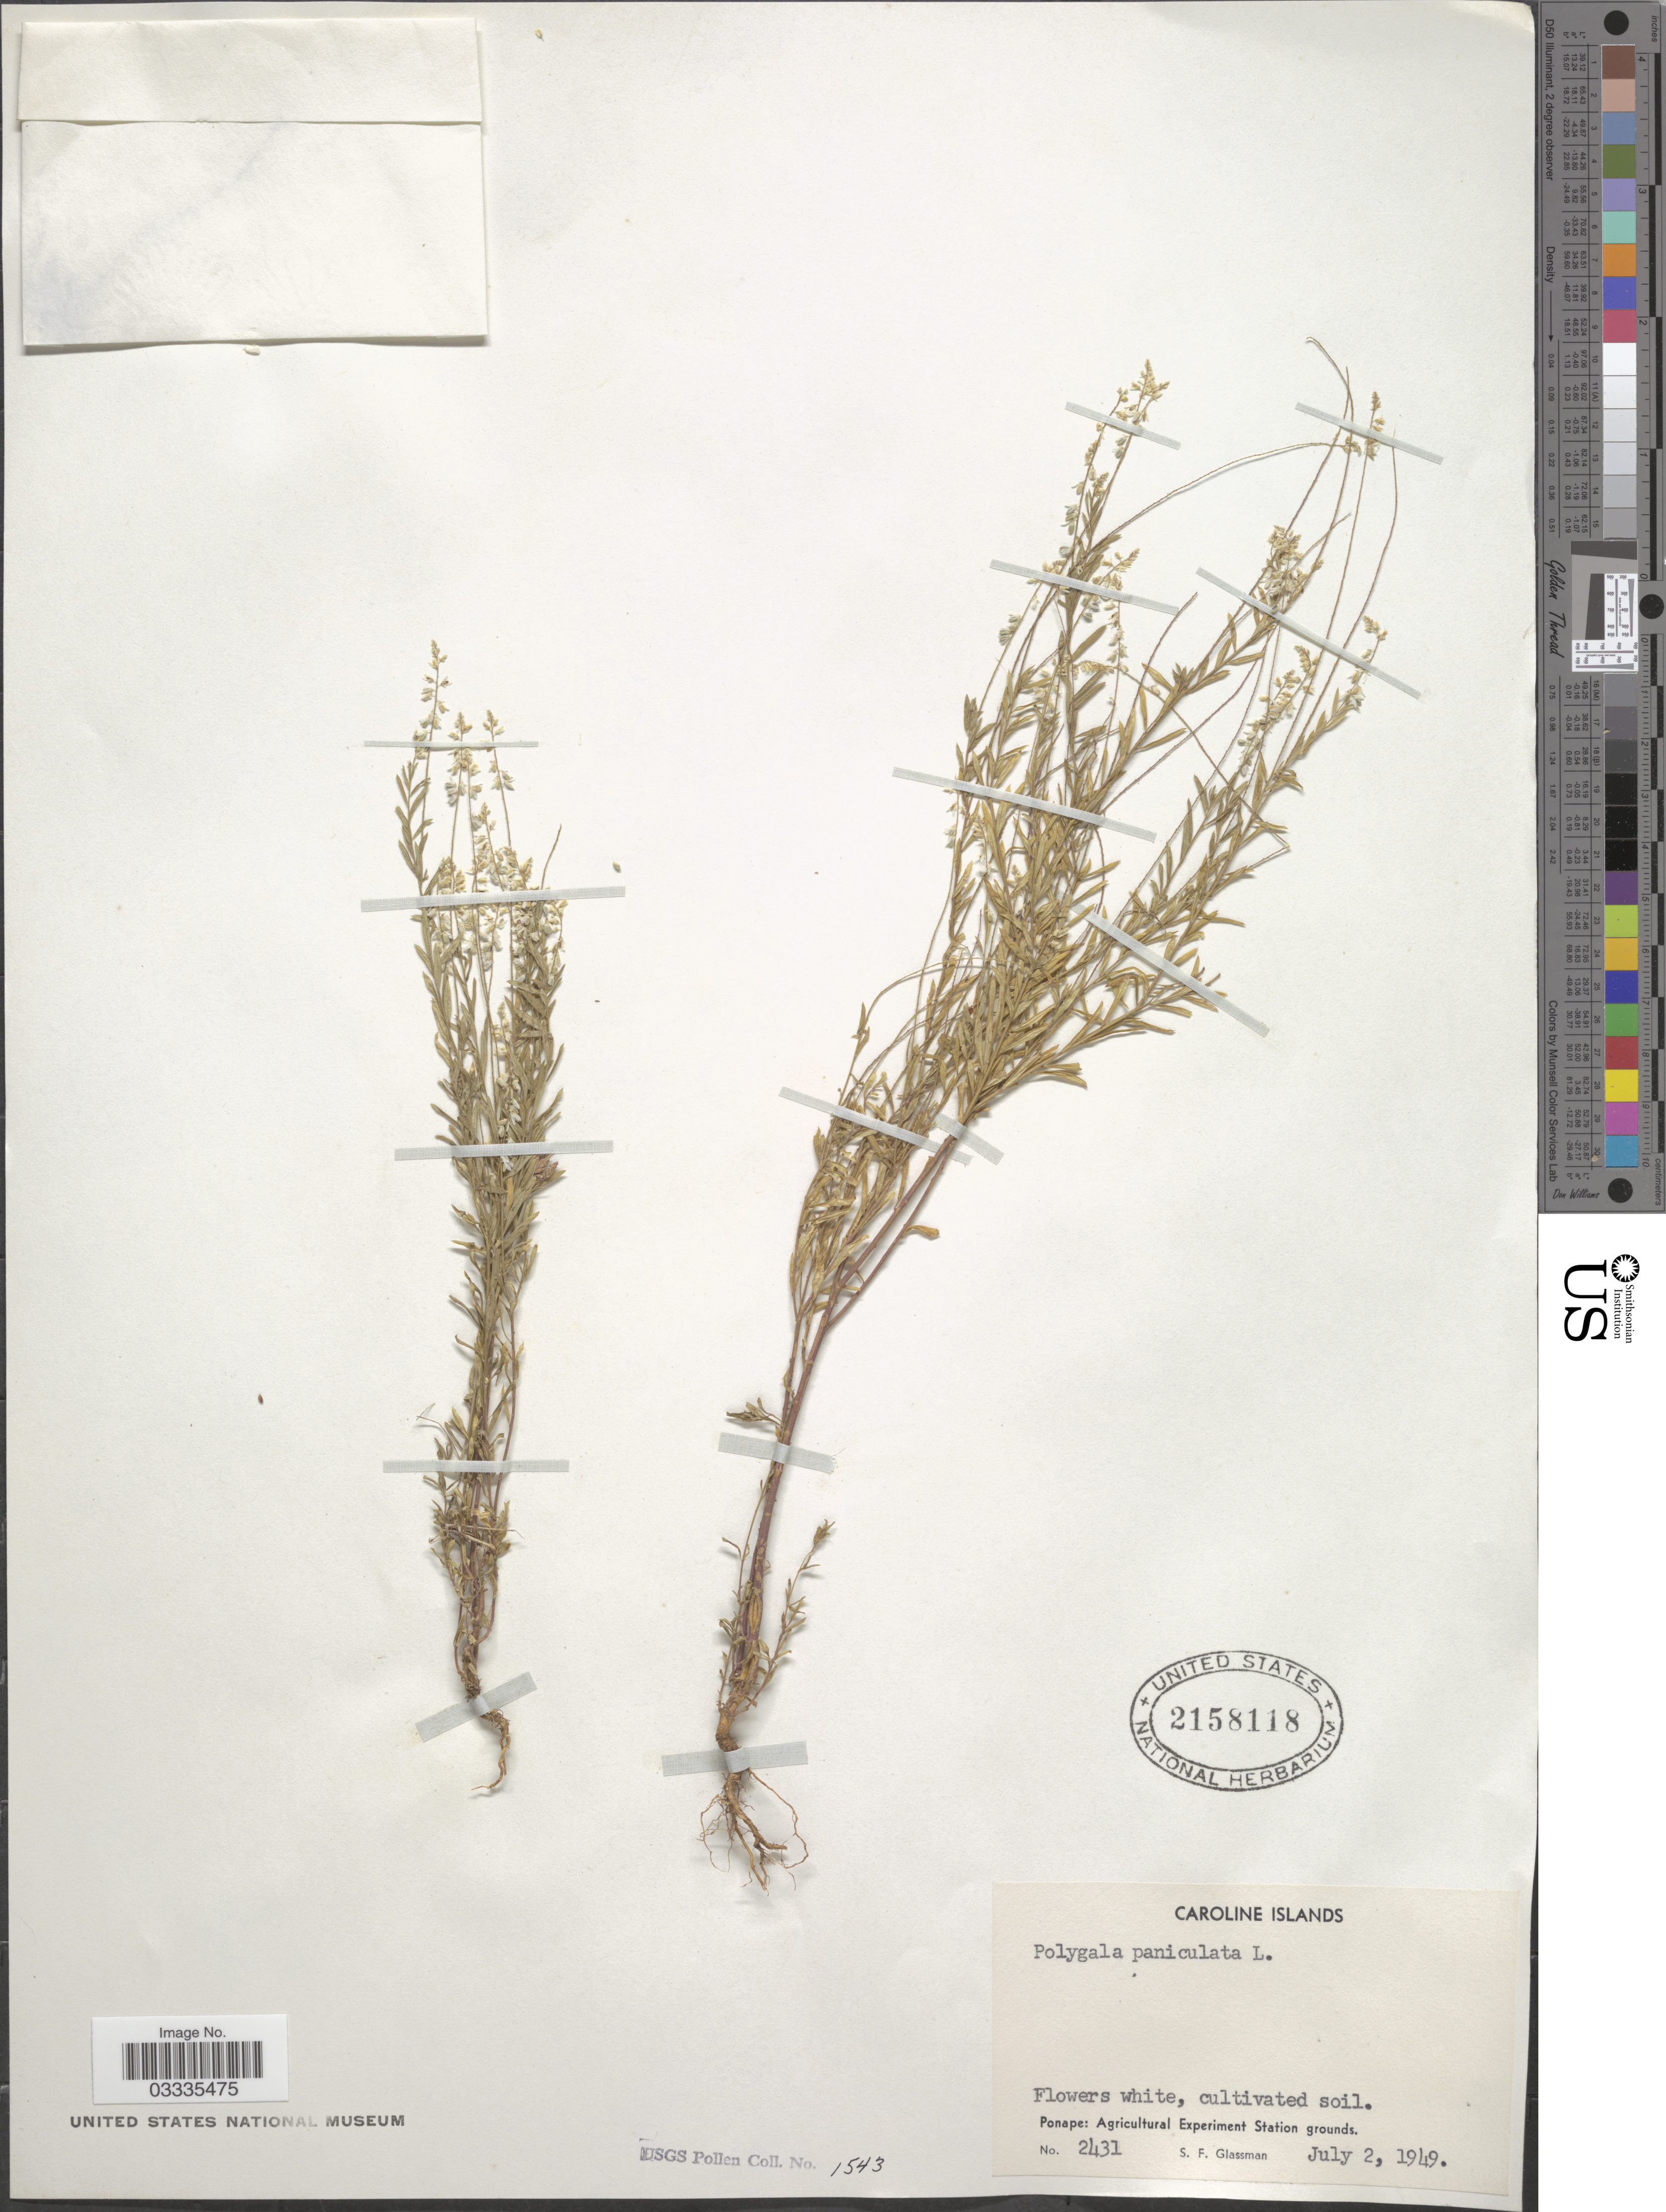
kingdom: Plantae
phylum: Tracheophyta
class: Magnoliopsida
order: Fabales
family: Polygalaceae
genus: Polygala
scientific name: Polygala paniculata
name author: L.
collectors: S. F. Glassman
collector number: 2431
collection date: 1949-07-02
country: Micronesia, Federated States of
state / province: Pohnpei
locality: Ponape: Agricultural Experiment Station grounds.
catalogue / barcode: US 2158118